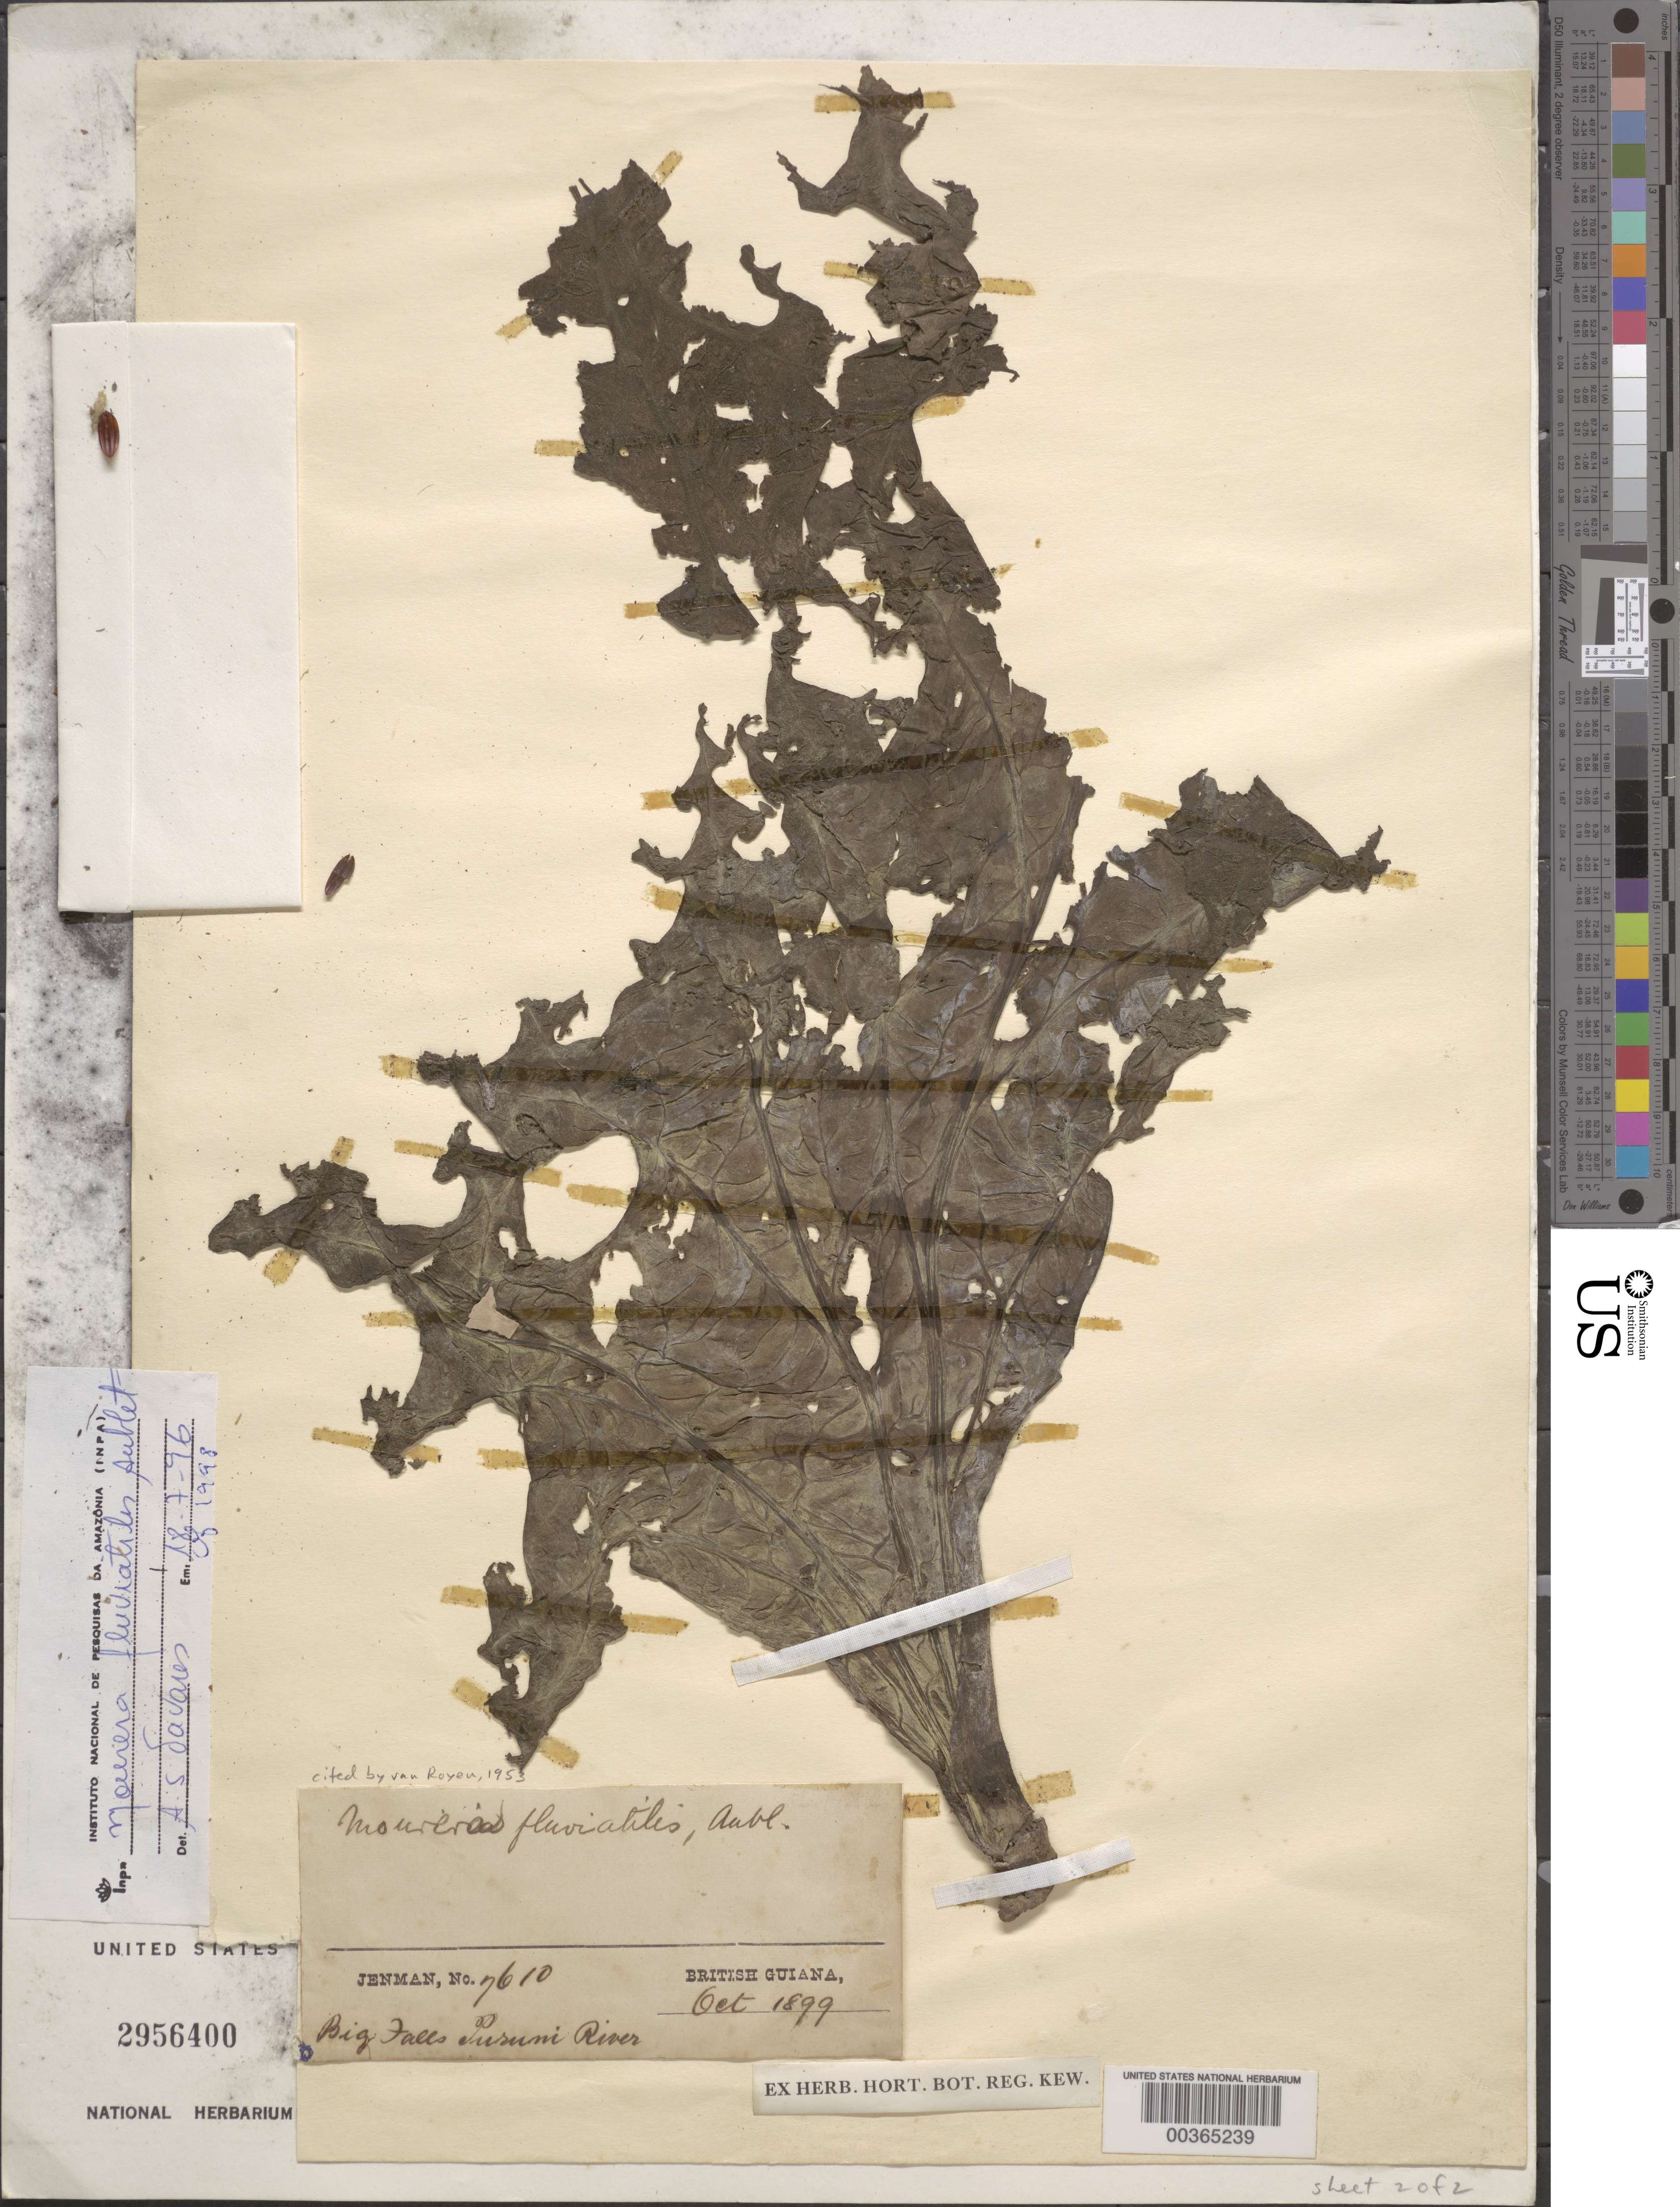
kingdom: Plantae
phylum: Tracheophyta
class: Magnoliopsida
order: Malpighiales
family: Podostemaceae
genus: Mourera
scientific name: Mourera fluviatilis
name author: Aubl.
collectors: G. S. Jenman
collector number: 7610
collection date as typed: Oct 1899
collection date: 1899-10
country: Guyana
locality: Big falls, puruni river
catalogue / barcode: US 2956400